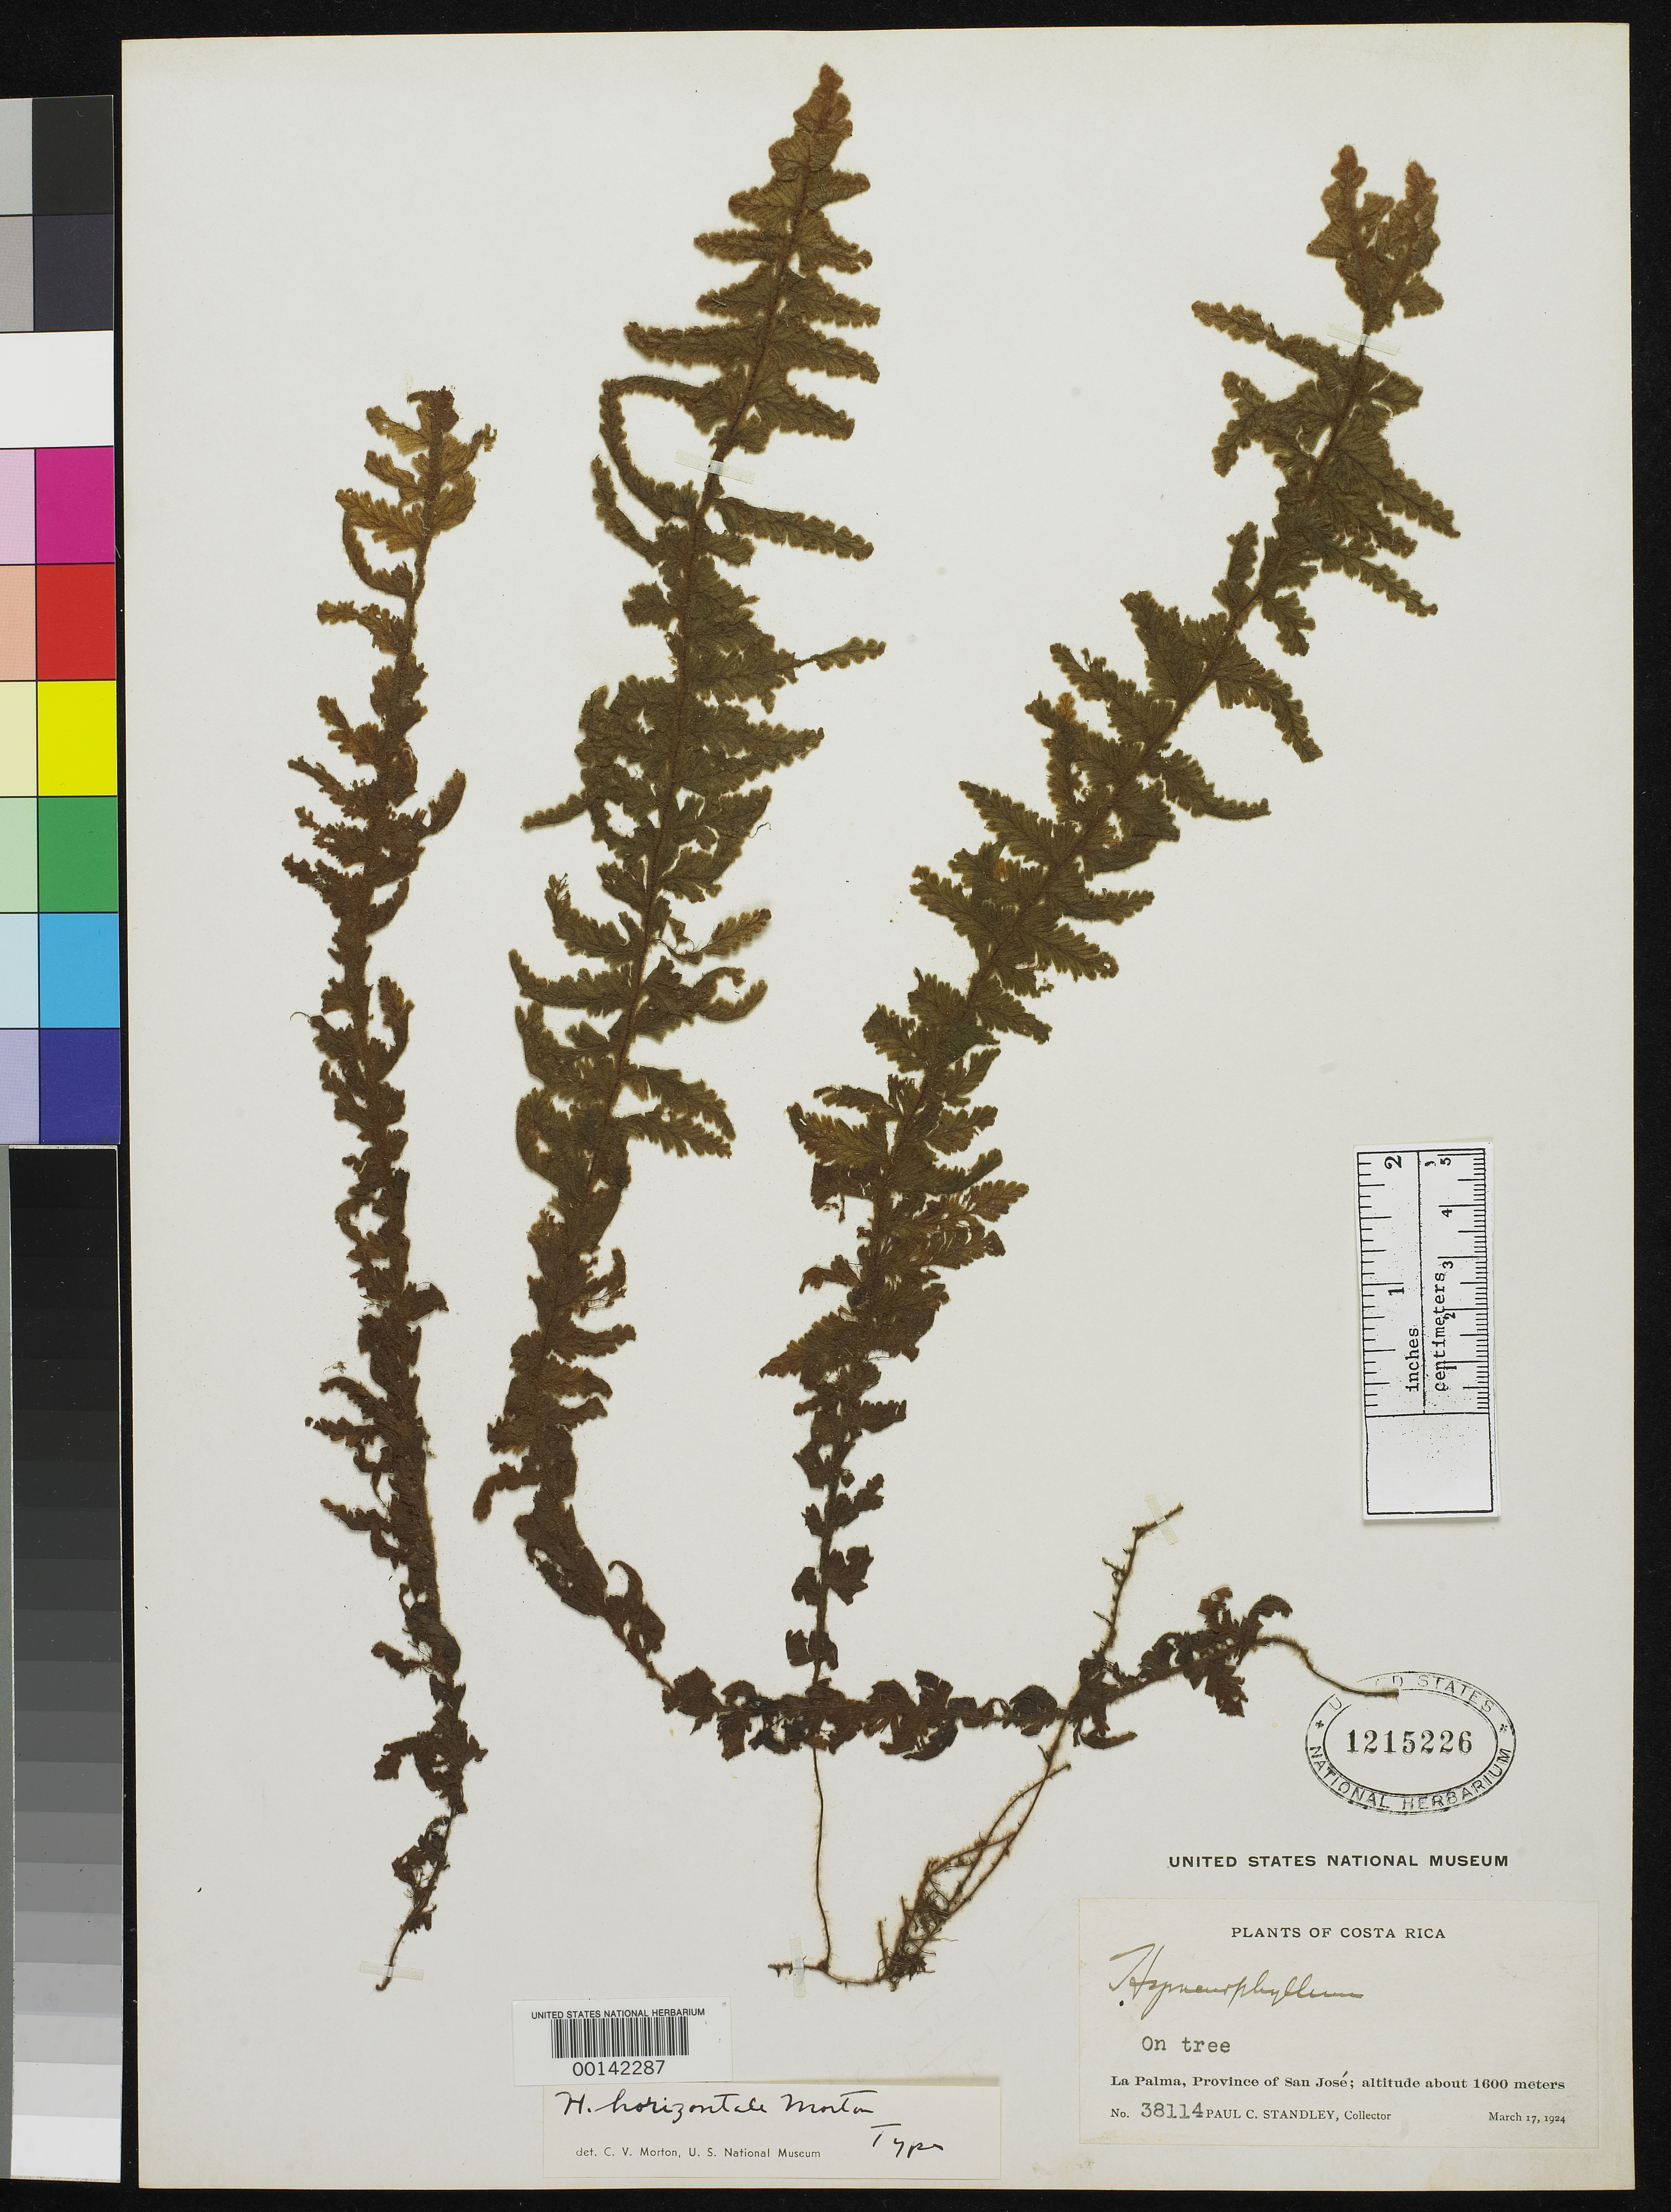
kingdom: Plantae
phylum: Tracheophyta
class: Polypodiopsida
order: Hymenophyllales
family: Hymenophyllaceae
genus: Hymenophyllum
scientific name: Hymenophyllum horizontale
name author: C.V. Morton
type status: Holotype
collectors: P. C. Standley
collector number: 38114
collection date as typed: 17 Mar 1924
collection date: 1924-03-17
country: Costa Rica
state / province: San José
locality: La Palma.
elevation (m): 1600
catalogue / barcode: US 1215226